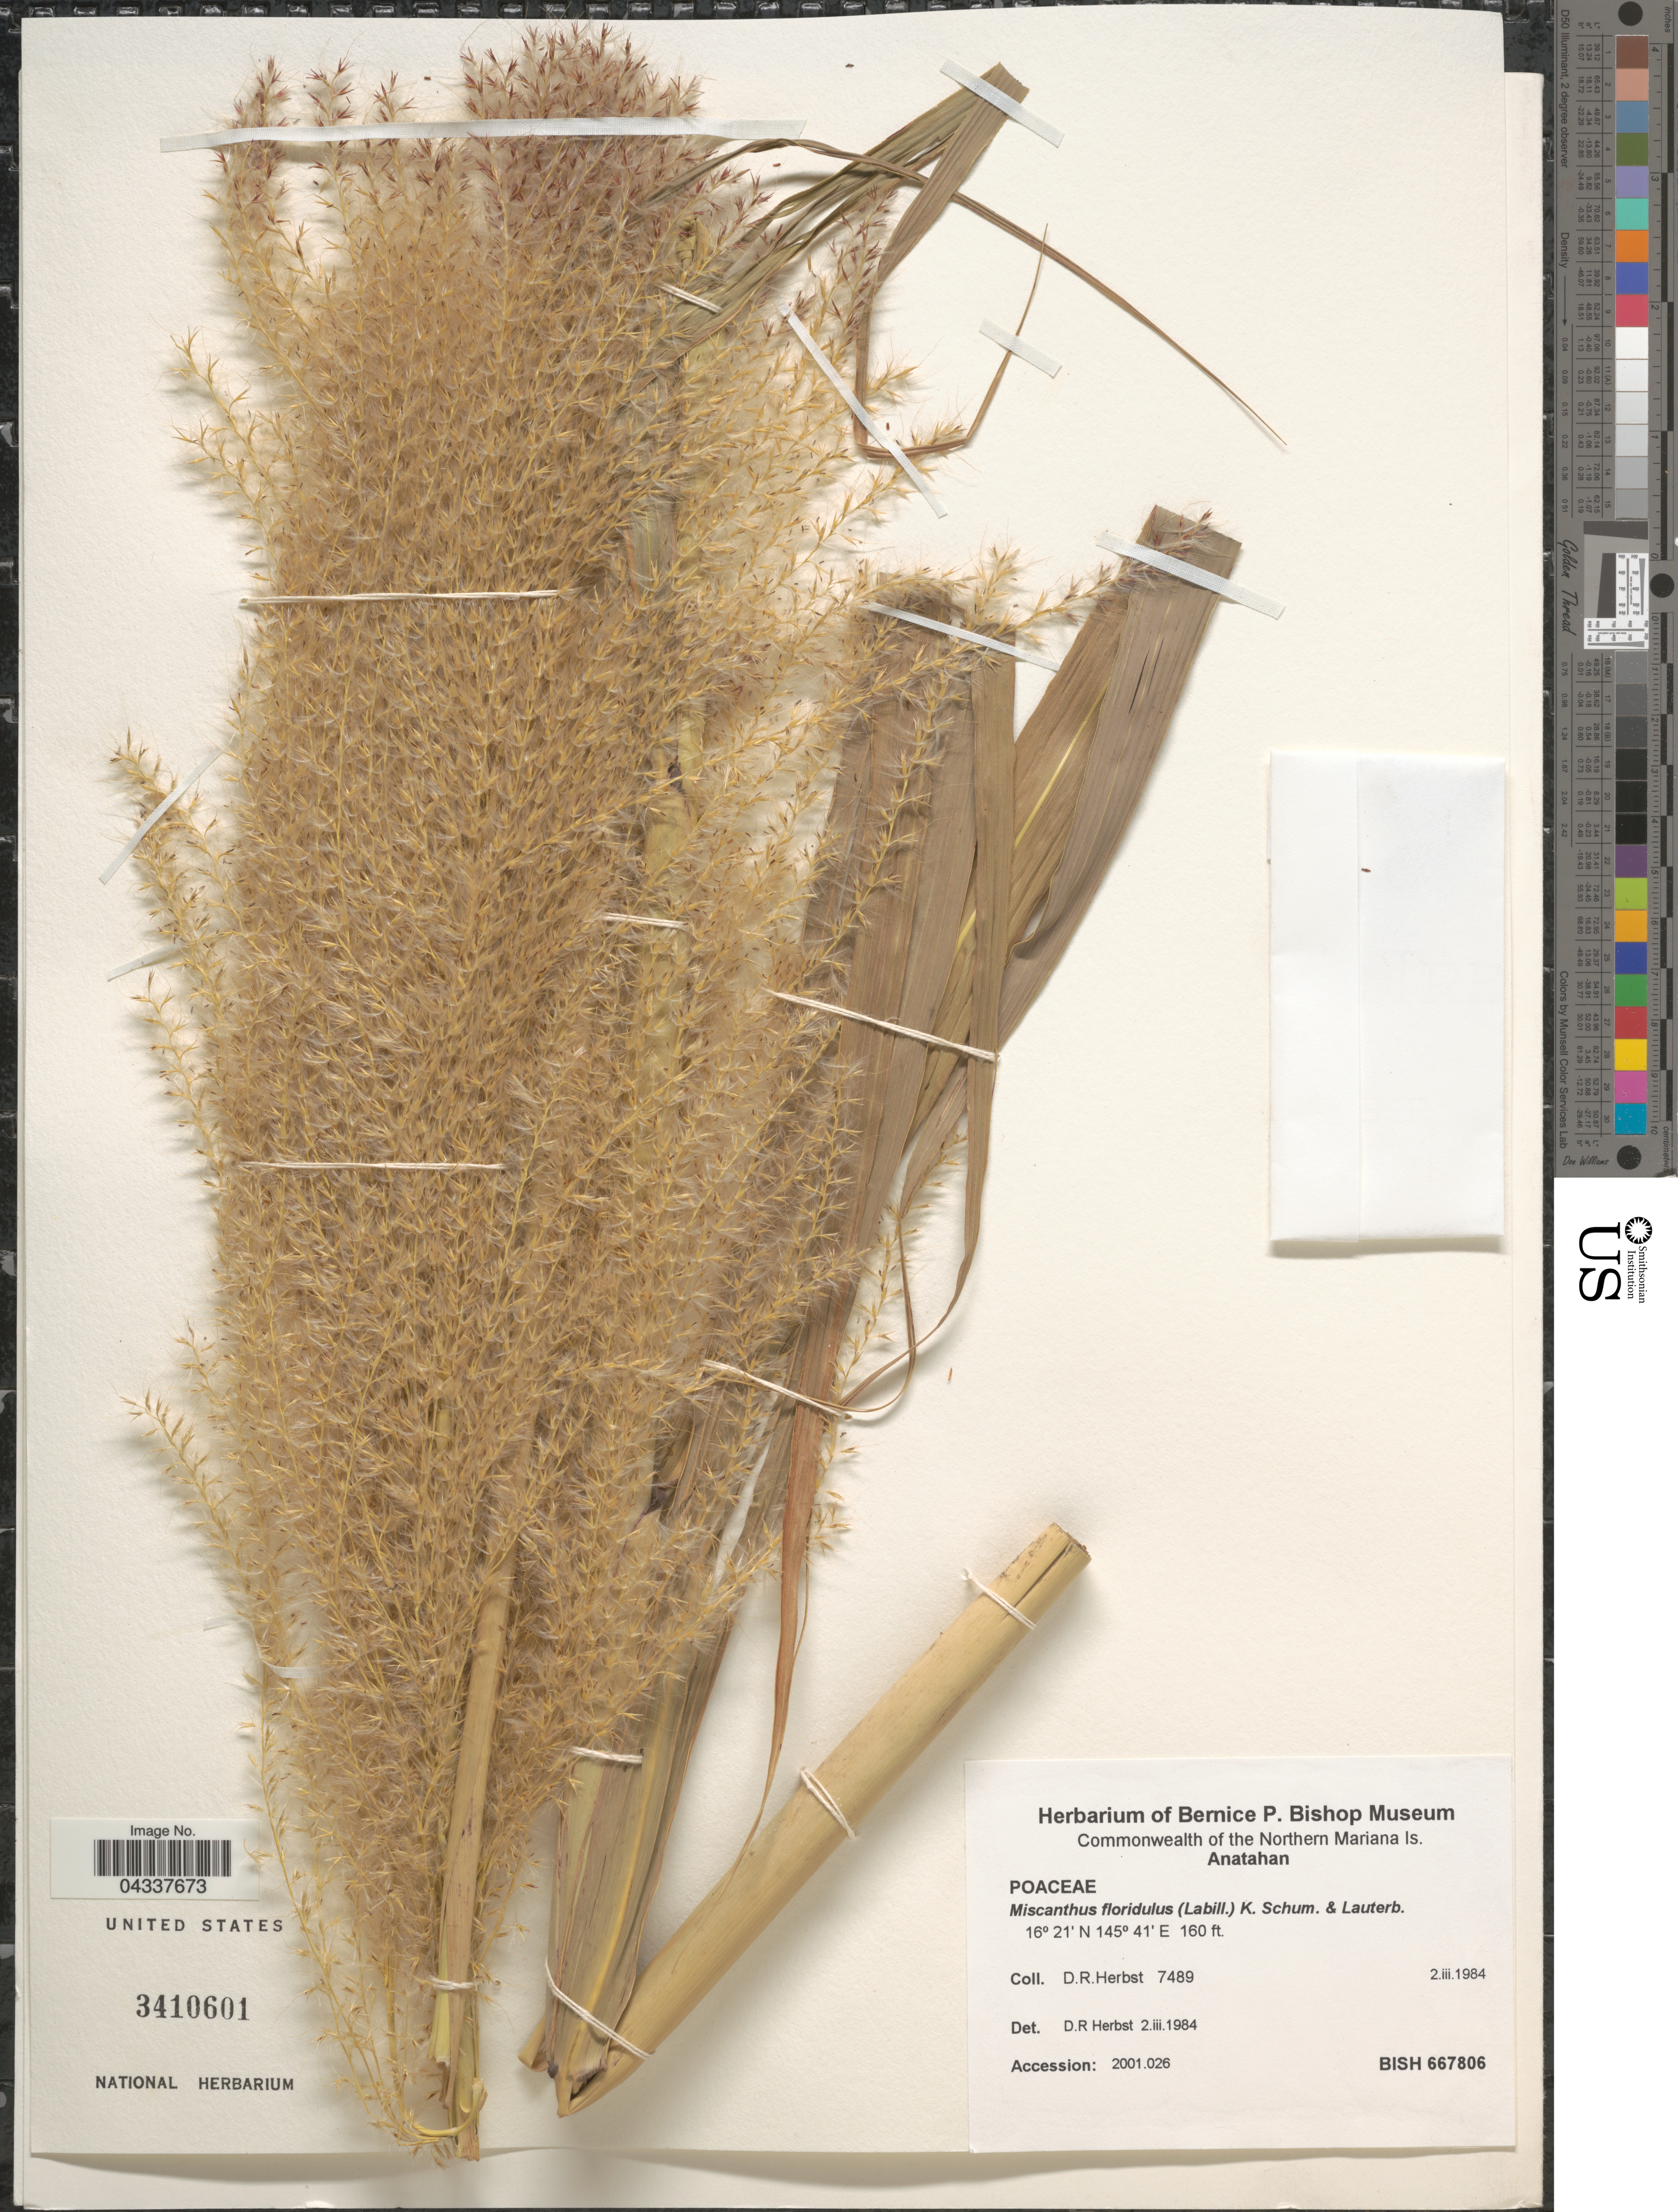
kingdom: Plantae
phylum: Tracheophyta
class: Liliopsida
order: Poales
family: Poaceae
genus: Miscanthus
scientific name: Miscanthus floridulus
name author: (Labill.) Warb.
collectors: D. R. Herbst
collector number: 7489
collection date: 1984-03-02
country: Northern Mariana Islands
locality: Commonwealth of the Northern Mariana Is. Anatahan.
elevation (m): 49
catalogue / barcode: US 3410601